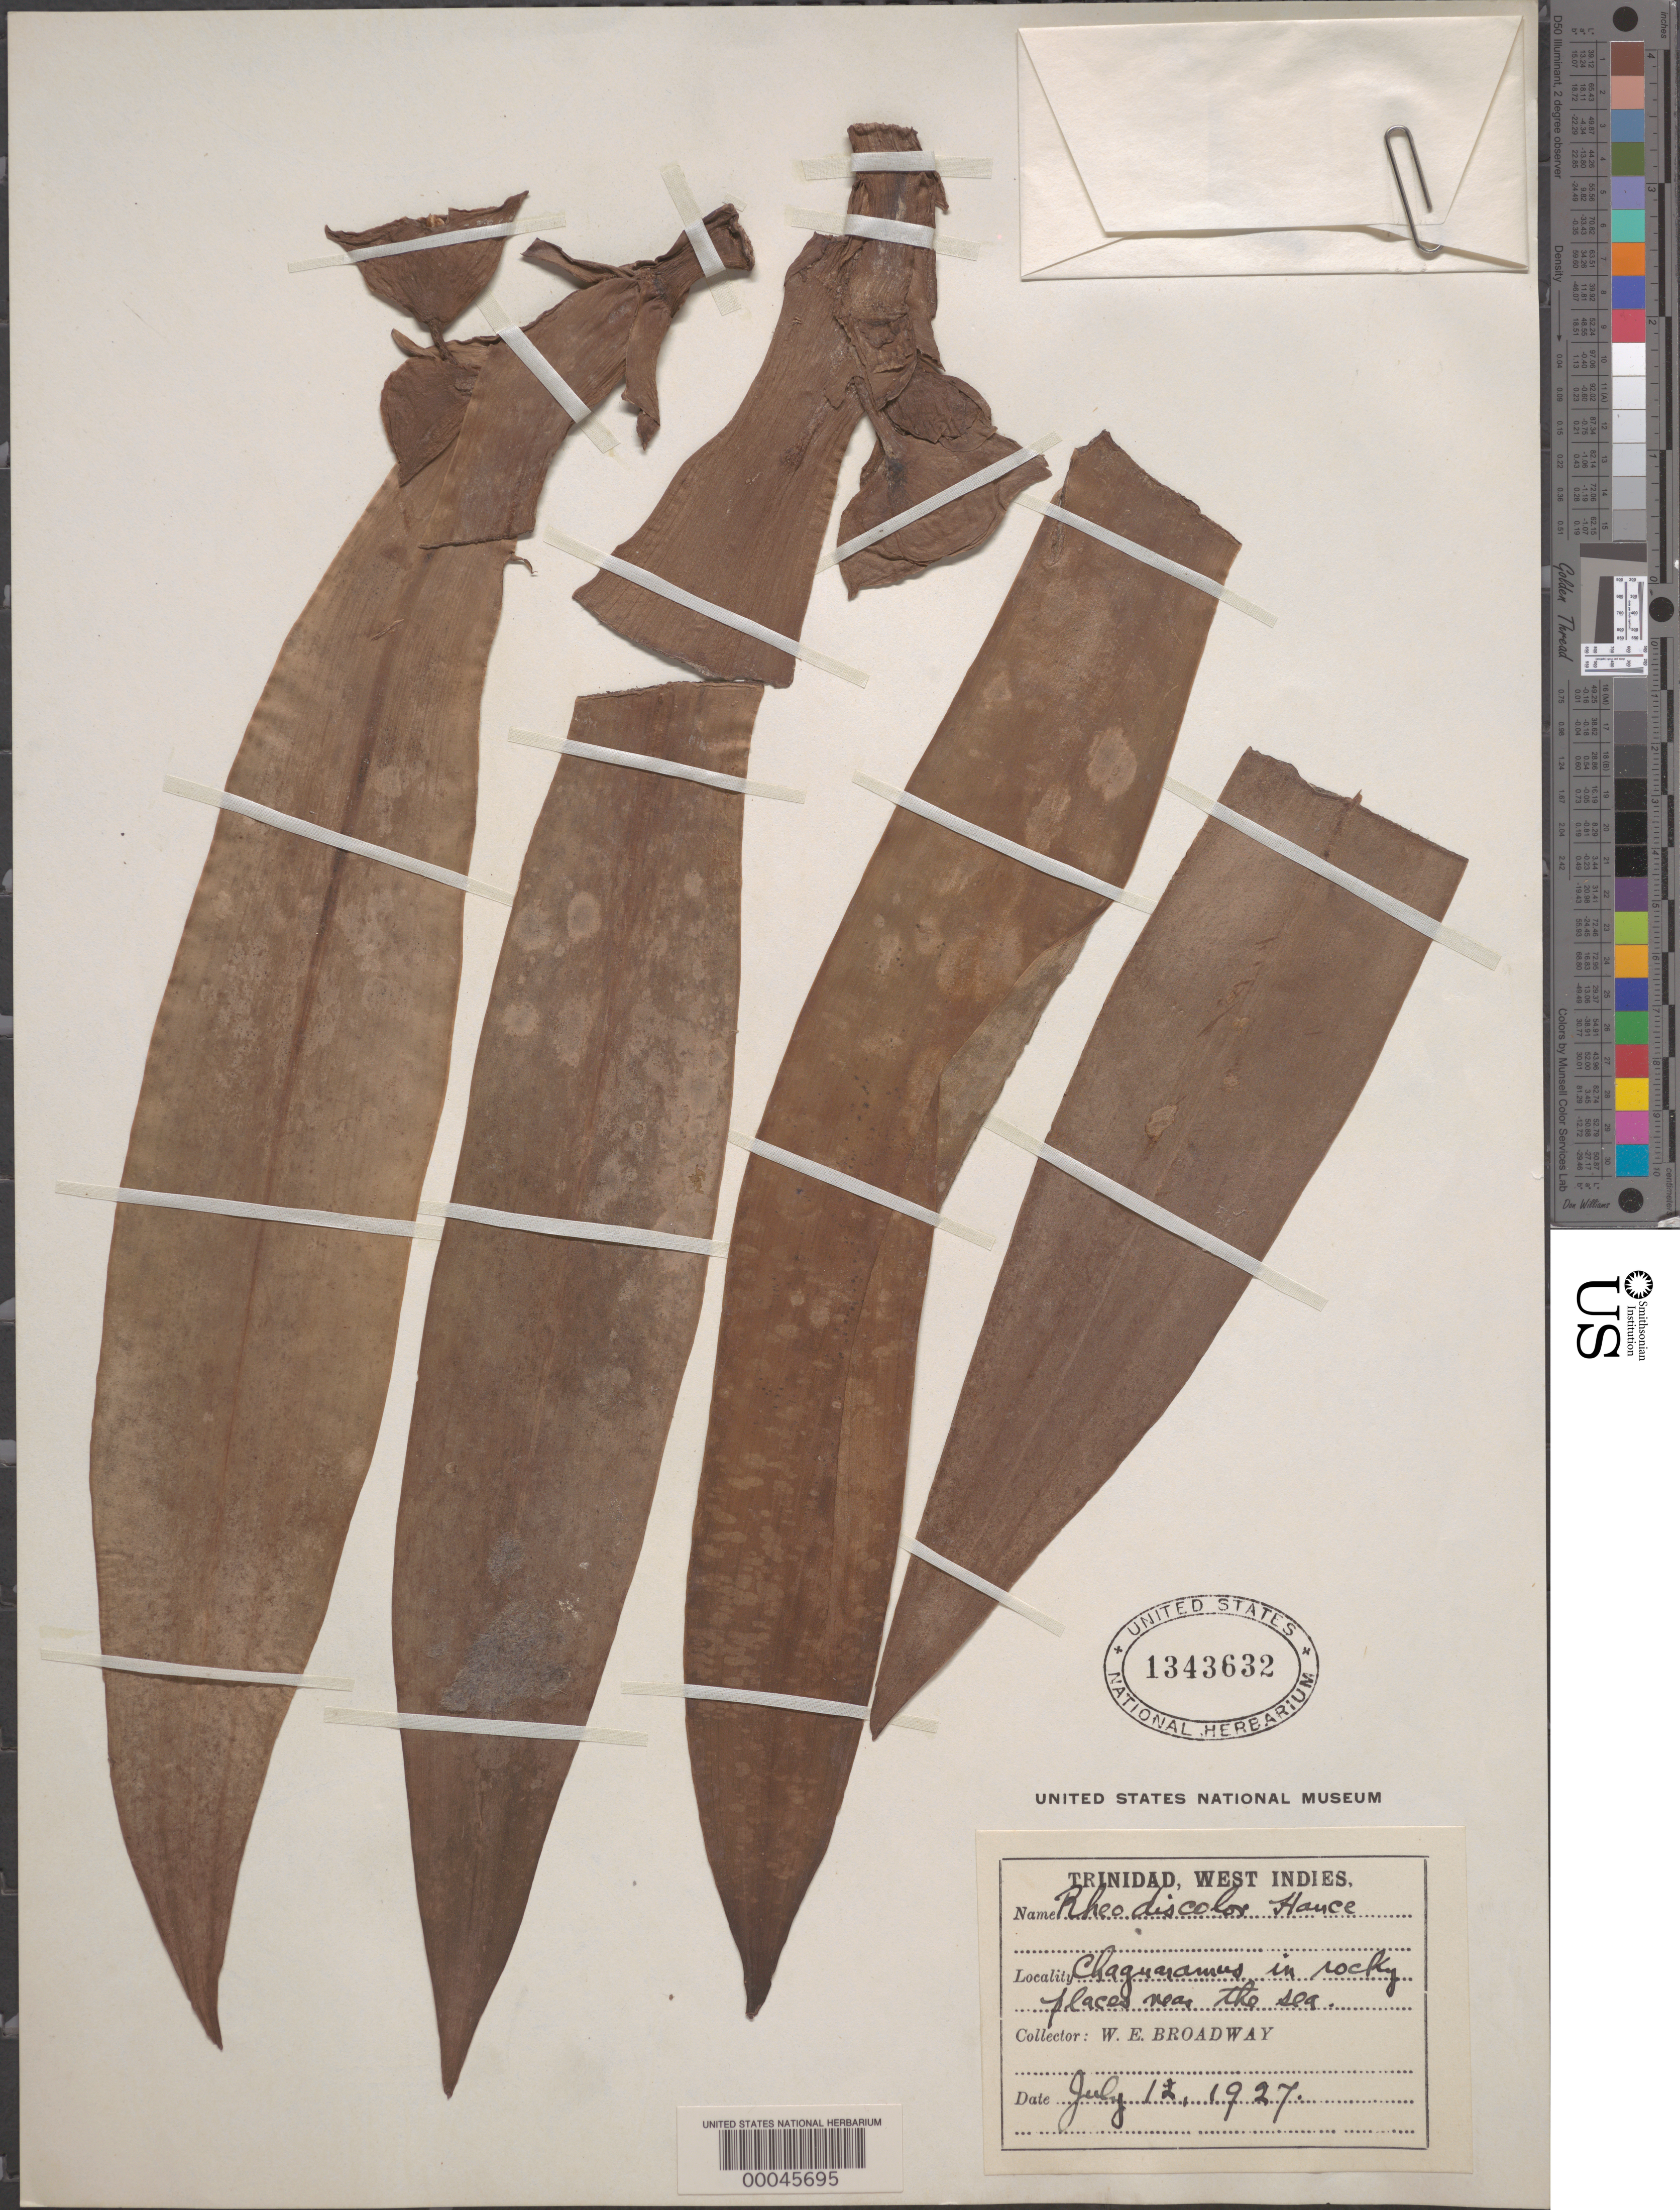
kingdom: Plantae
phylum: Tracheophyta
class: Liliopsida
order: Commelinales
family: Commelinaceae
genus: Tradescantia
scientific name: Tradescantia spathacea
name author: Sw.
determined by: Strong, Mark T., (BOT), Smithsonian Institution - National Museum of Natural History (UNITED STATES)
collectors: W. E. Broadway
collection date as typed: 12 Jul 1927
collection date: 1927-07-12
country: Trinidad and Tobago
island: Trinidad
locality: Chaguaramus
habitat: Rocky area near sea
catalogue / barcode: US 1343632